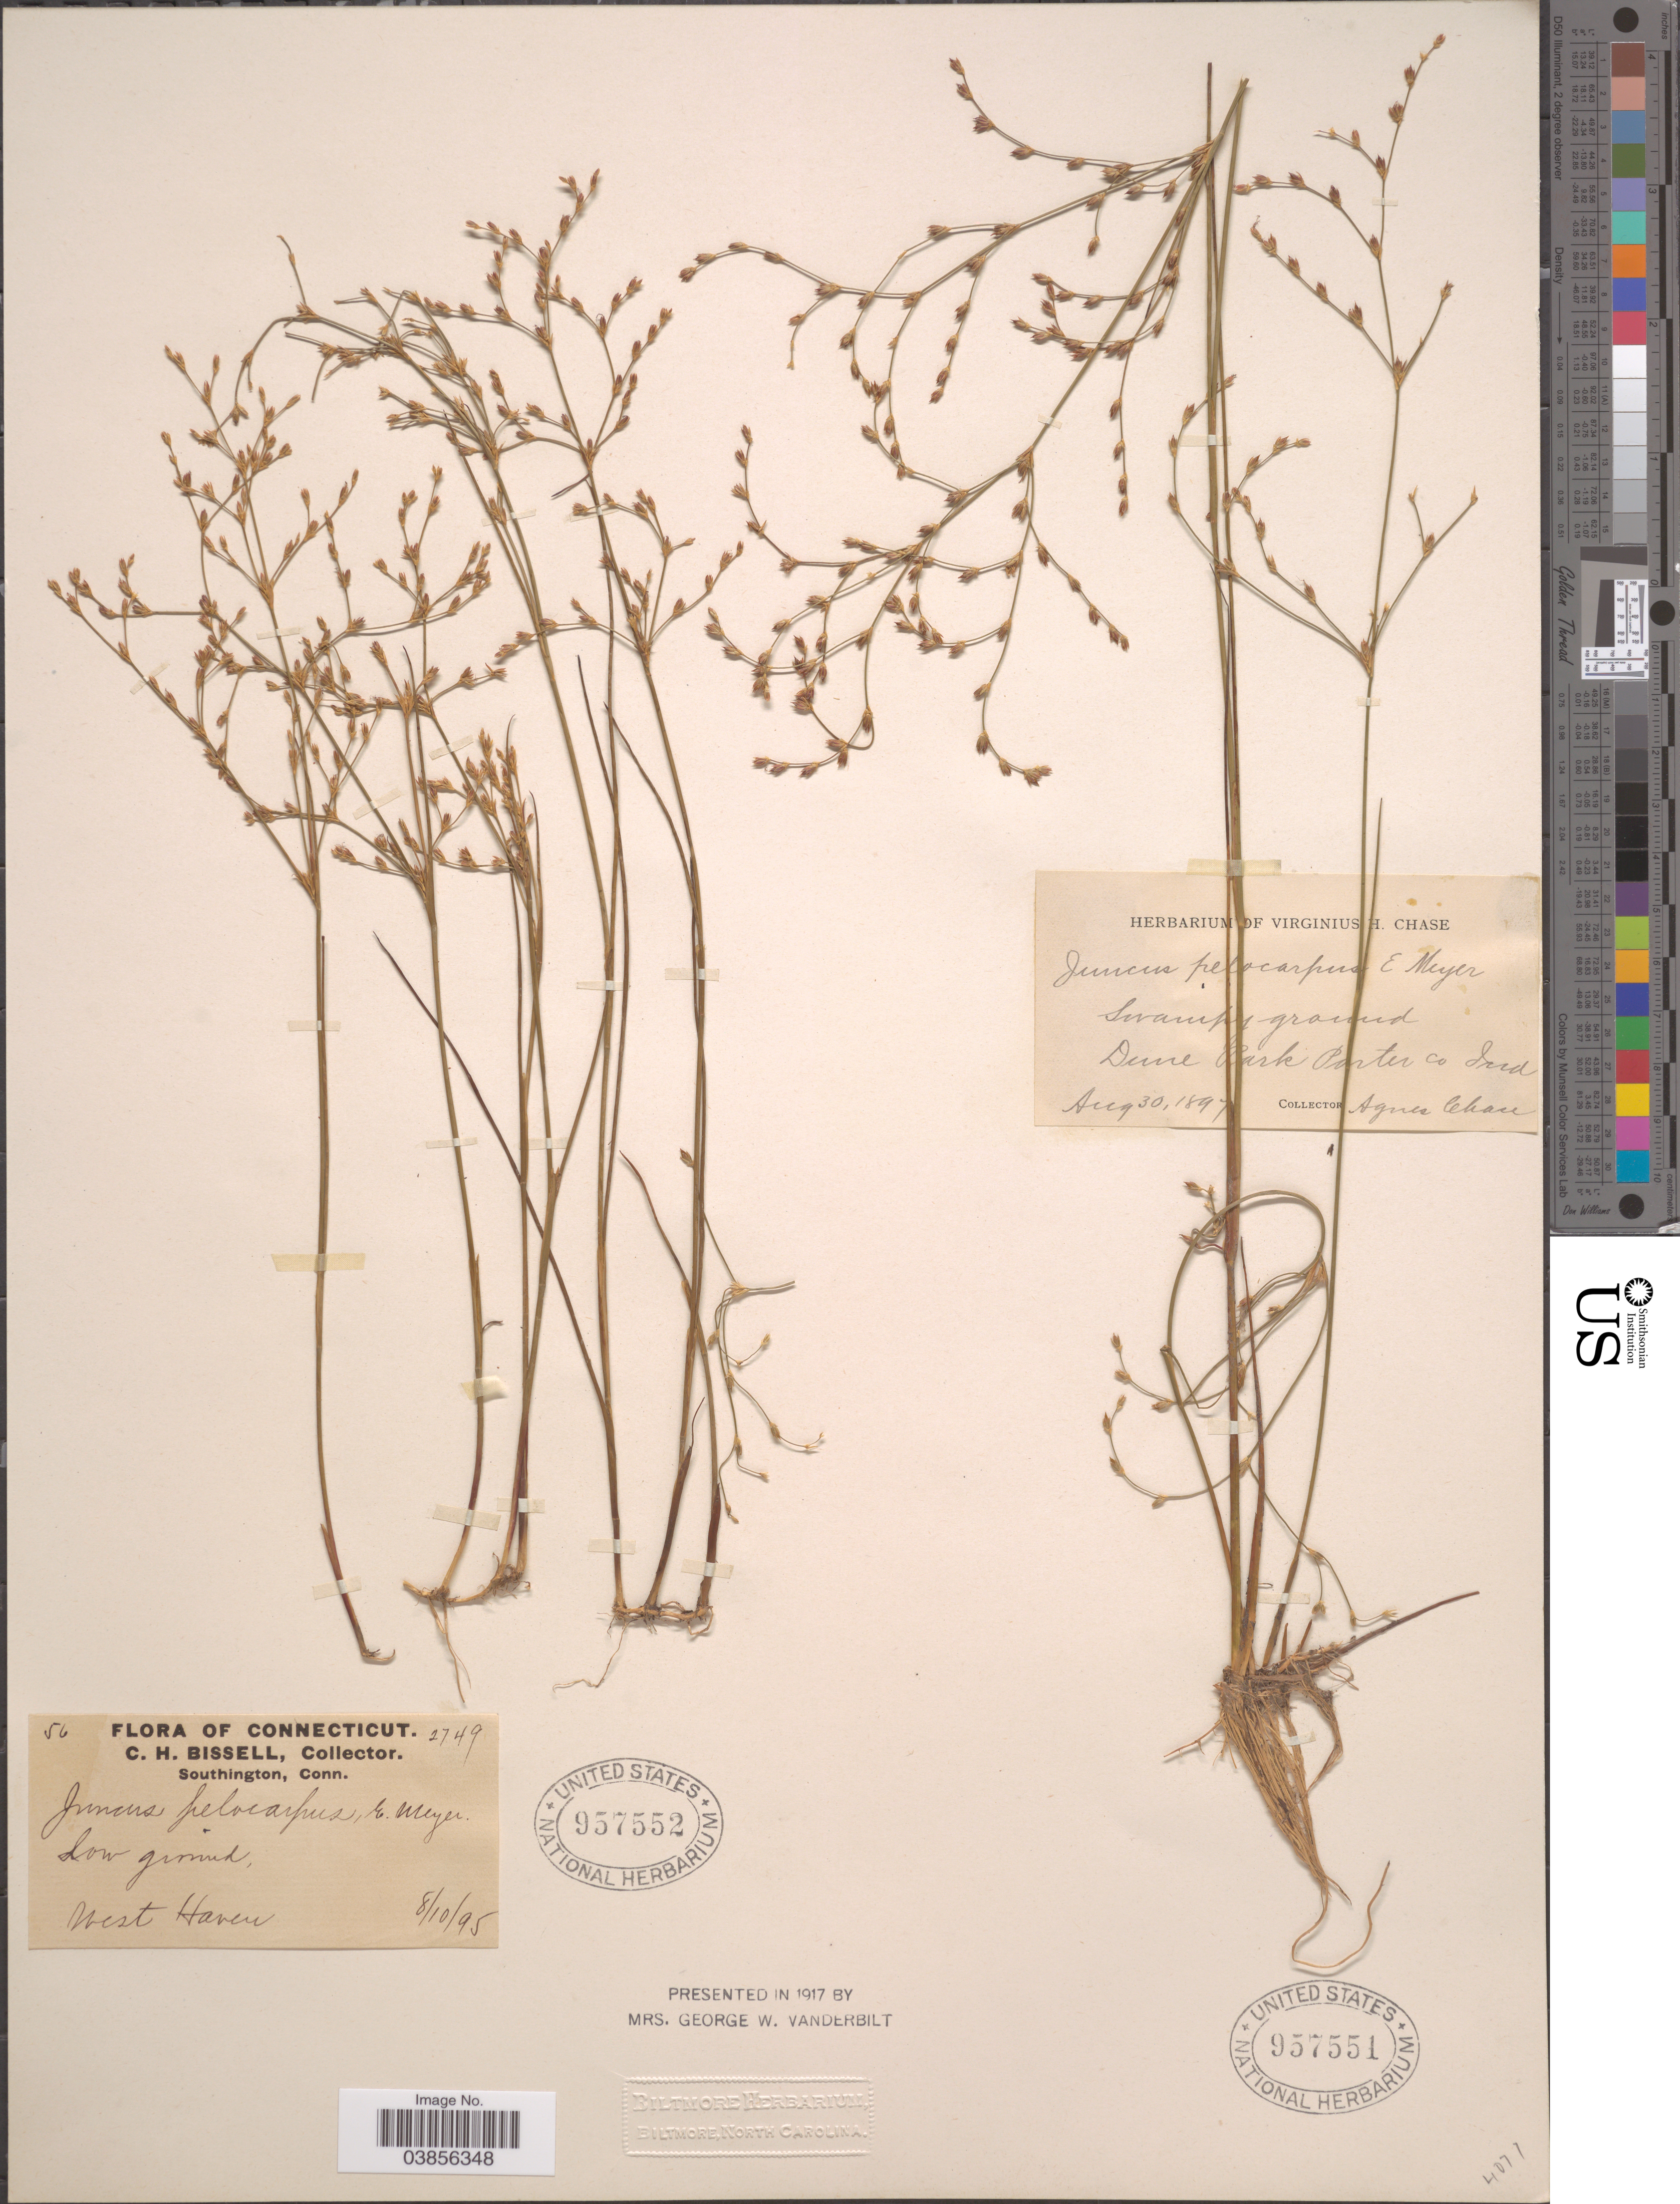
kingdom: Plantae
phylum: Tracheophyta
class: Liliopsida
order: Poales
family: Juncaceae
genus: Juncus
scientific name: Juncus pelocarpus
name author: E. Mey.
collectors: A. Chase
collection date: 1897-08-30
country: United States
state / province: Indiana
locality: Dune Park Porter co.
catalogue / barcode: US 957551-2